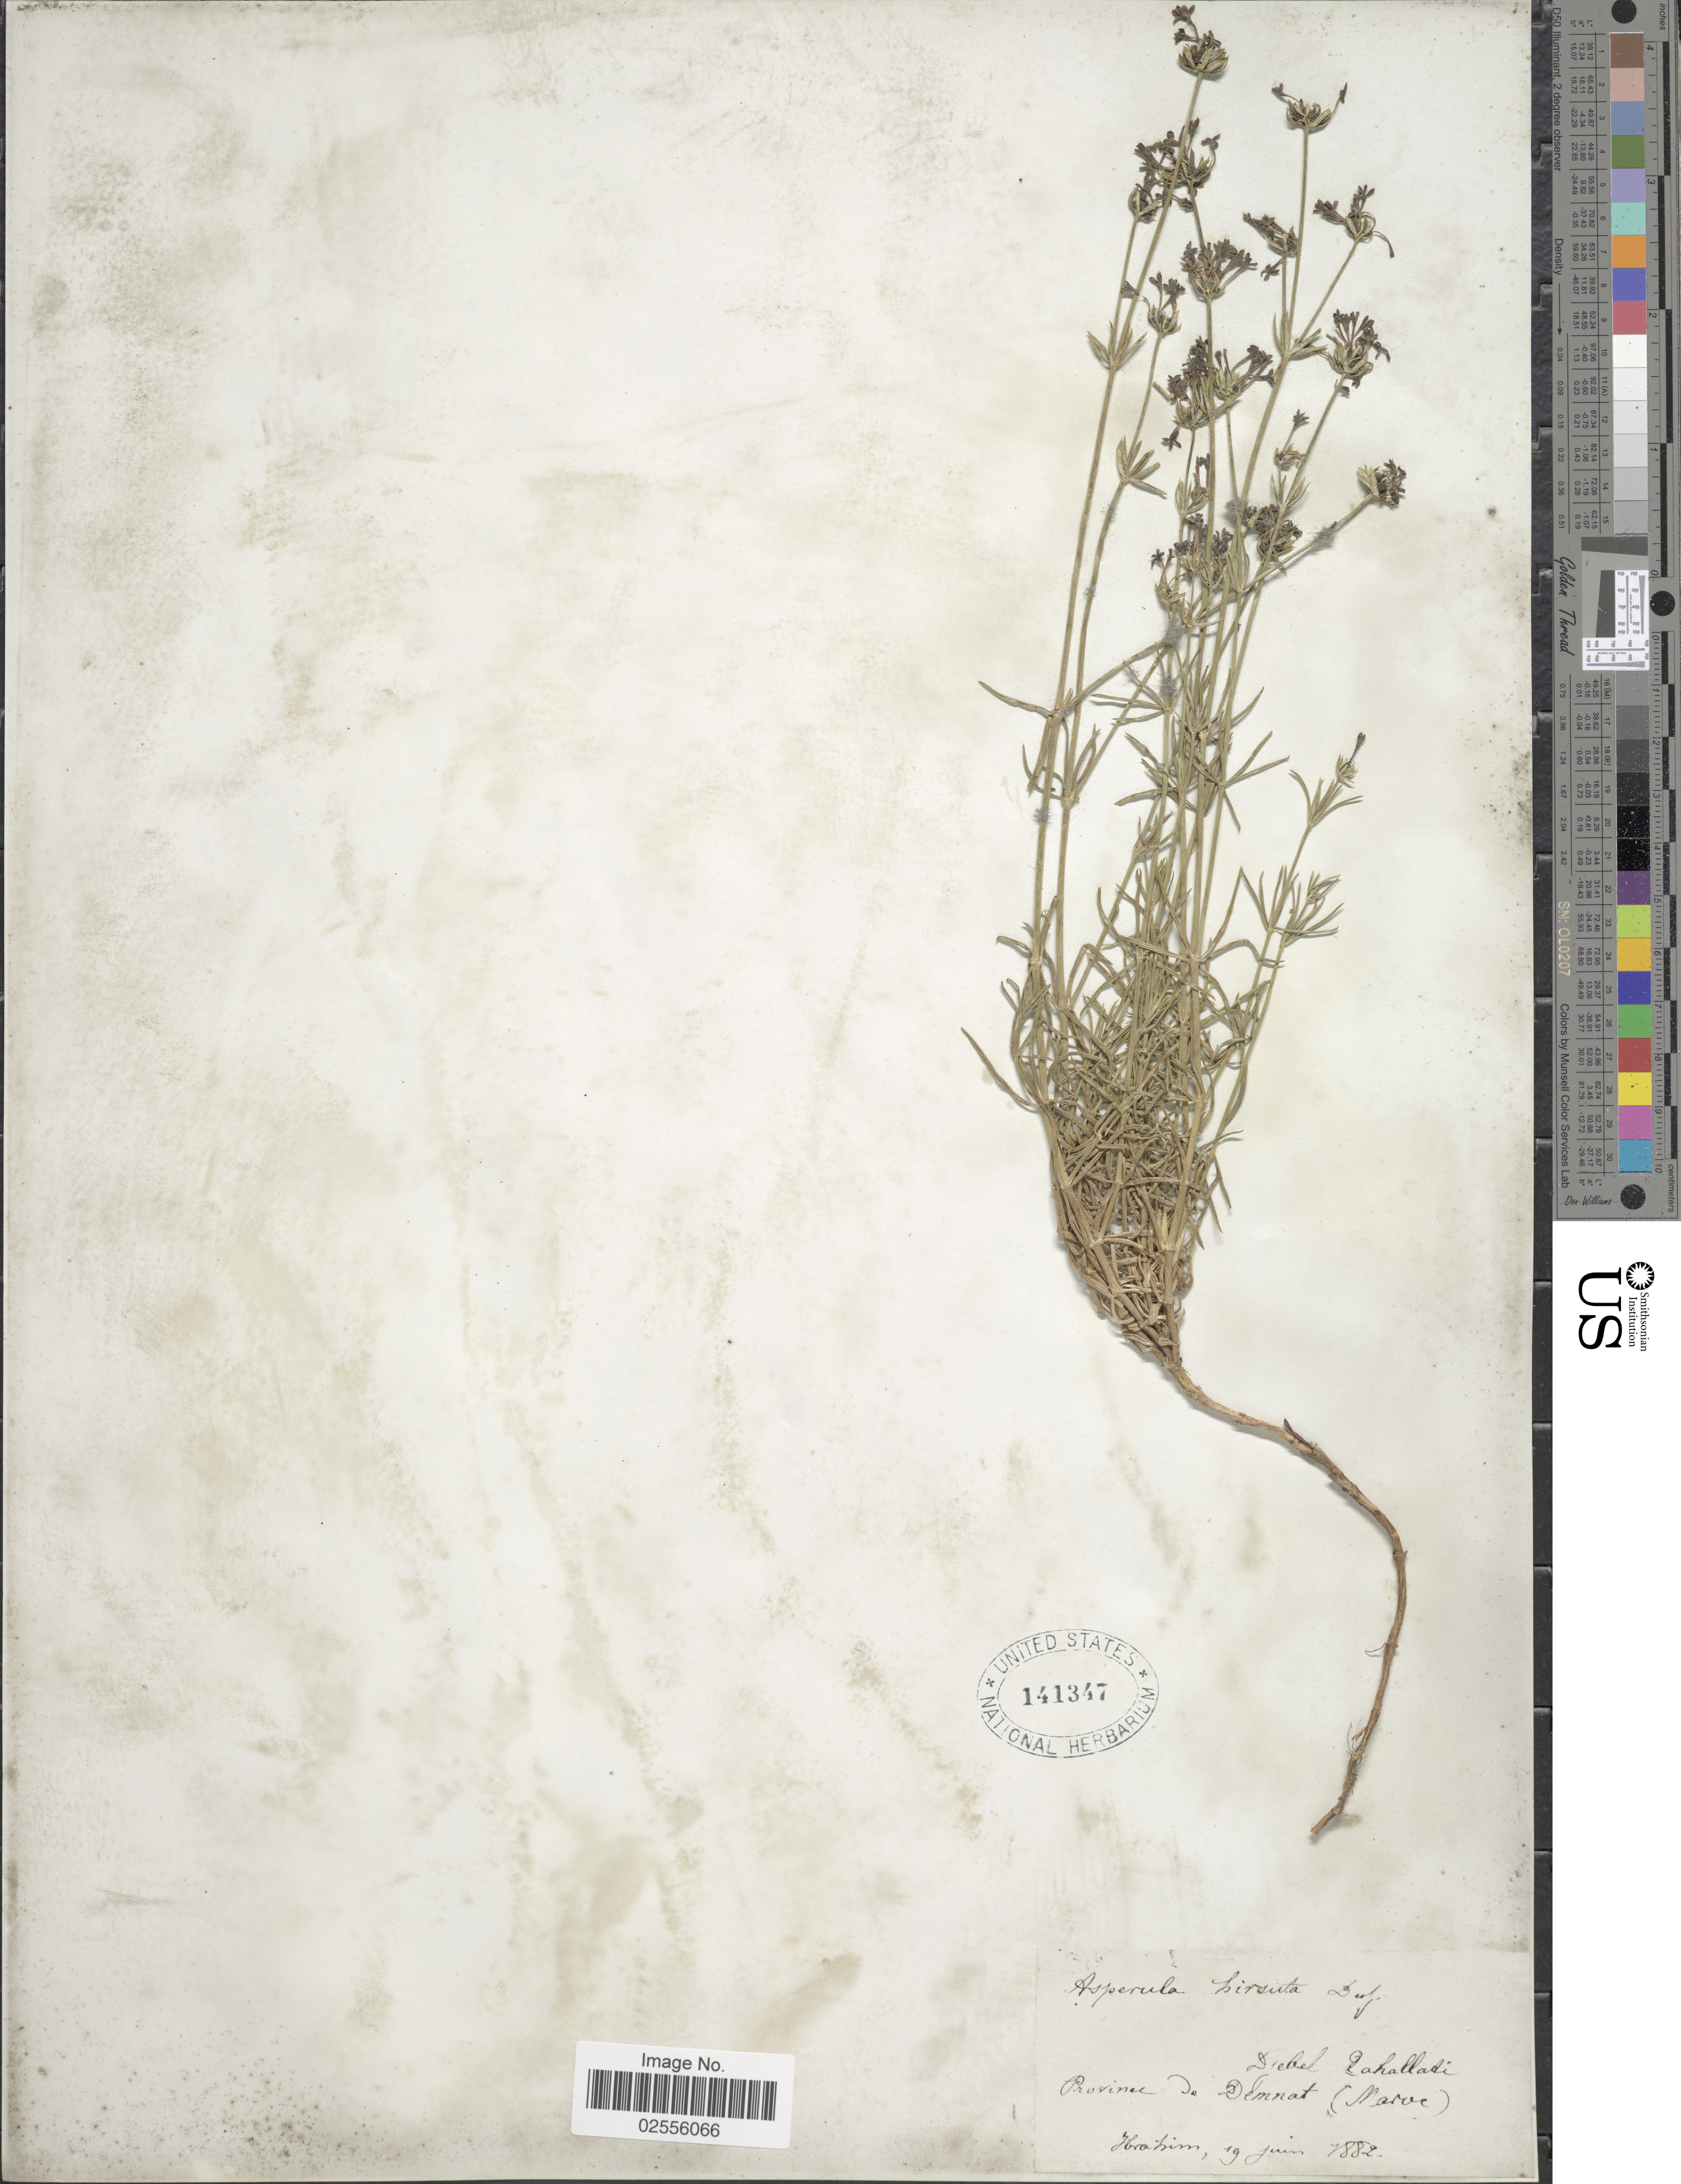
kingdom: Plantae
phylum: Tracheophyta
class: Magnoliopsida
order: Gentianales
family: Rubiaceae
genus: Asperula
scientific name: Asperula hirsuta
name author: Desf.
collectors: -. Ibrahim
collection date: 1882-06-19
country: Morocco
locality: Djebel Tahallati, Province de Demnat (Maroc.).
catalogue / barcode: US 141347